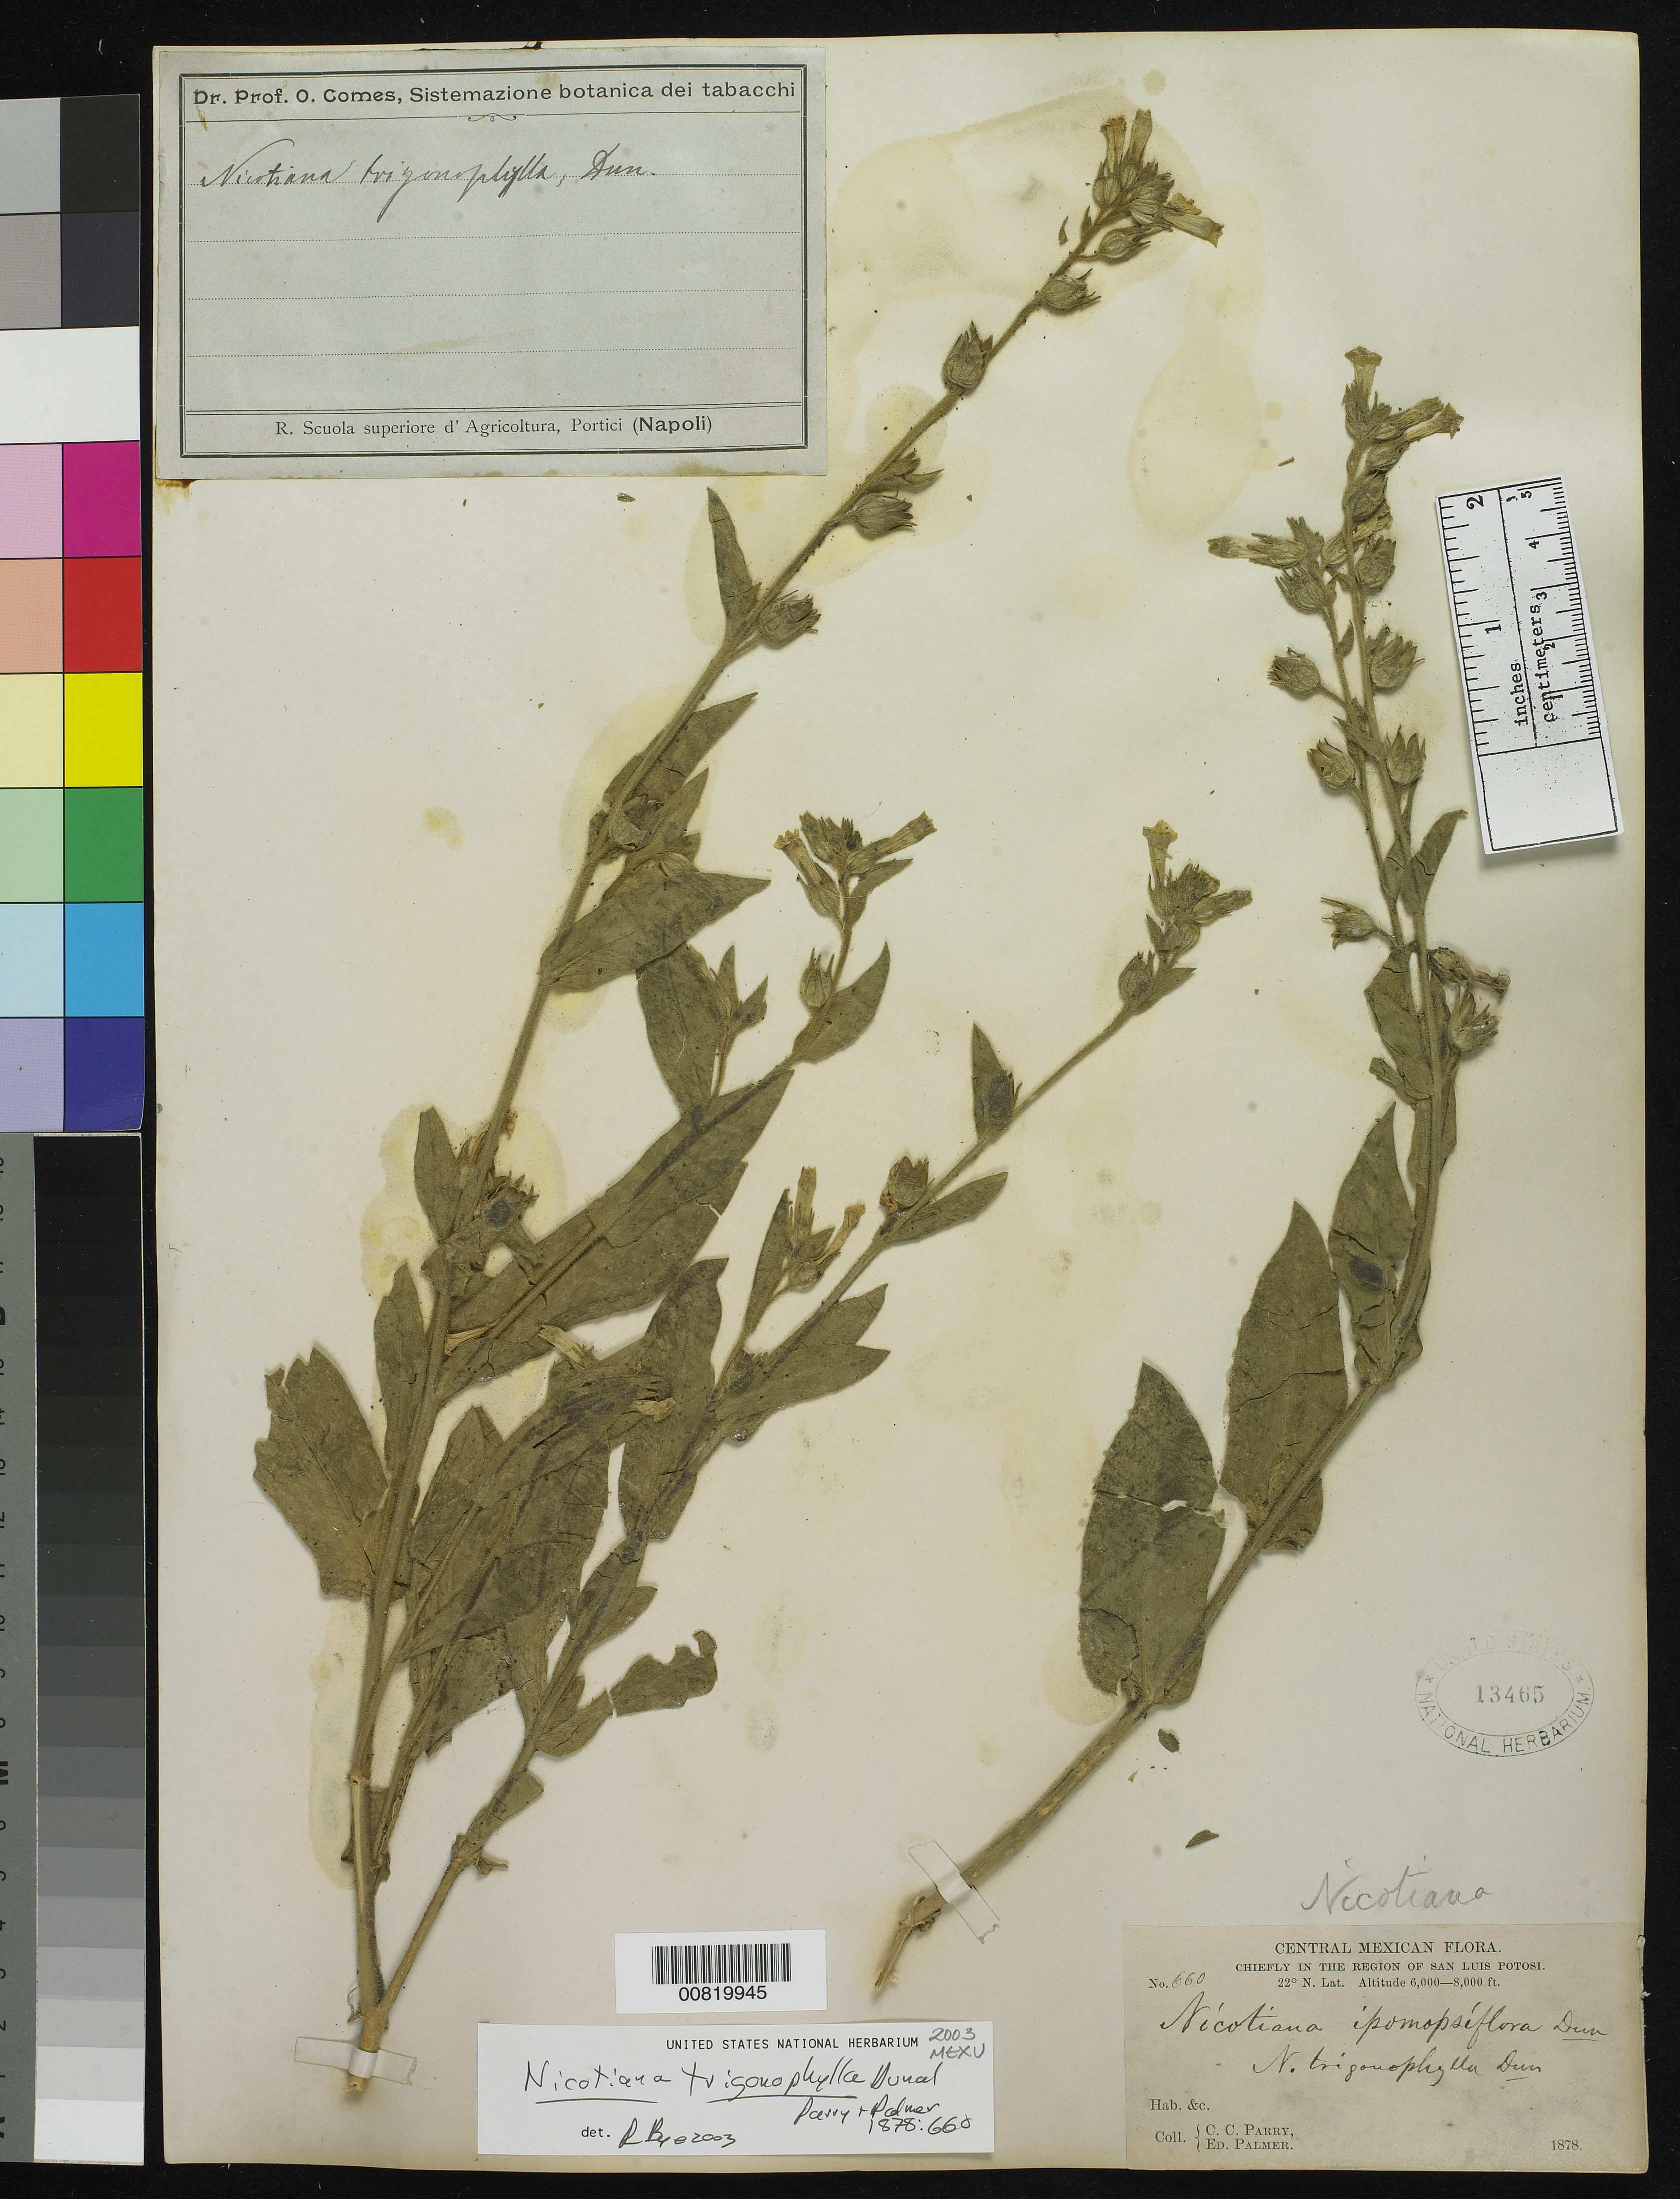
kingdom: Plantae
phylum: Tracheophyta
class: Magnoliopsida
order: Solanales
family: Solanaceae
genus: Nicotiana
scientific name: Nicotiana trigonophylla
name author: Dunal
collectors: C. C. Parry & E. Palmer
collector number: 660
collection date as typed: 1878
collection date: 1878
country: Mexico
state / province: San Luis Potosí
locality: Chiefly in the region of San Luis Potosí.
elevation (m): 1829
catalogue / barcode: US 13465